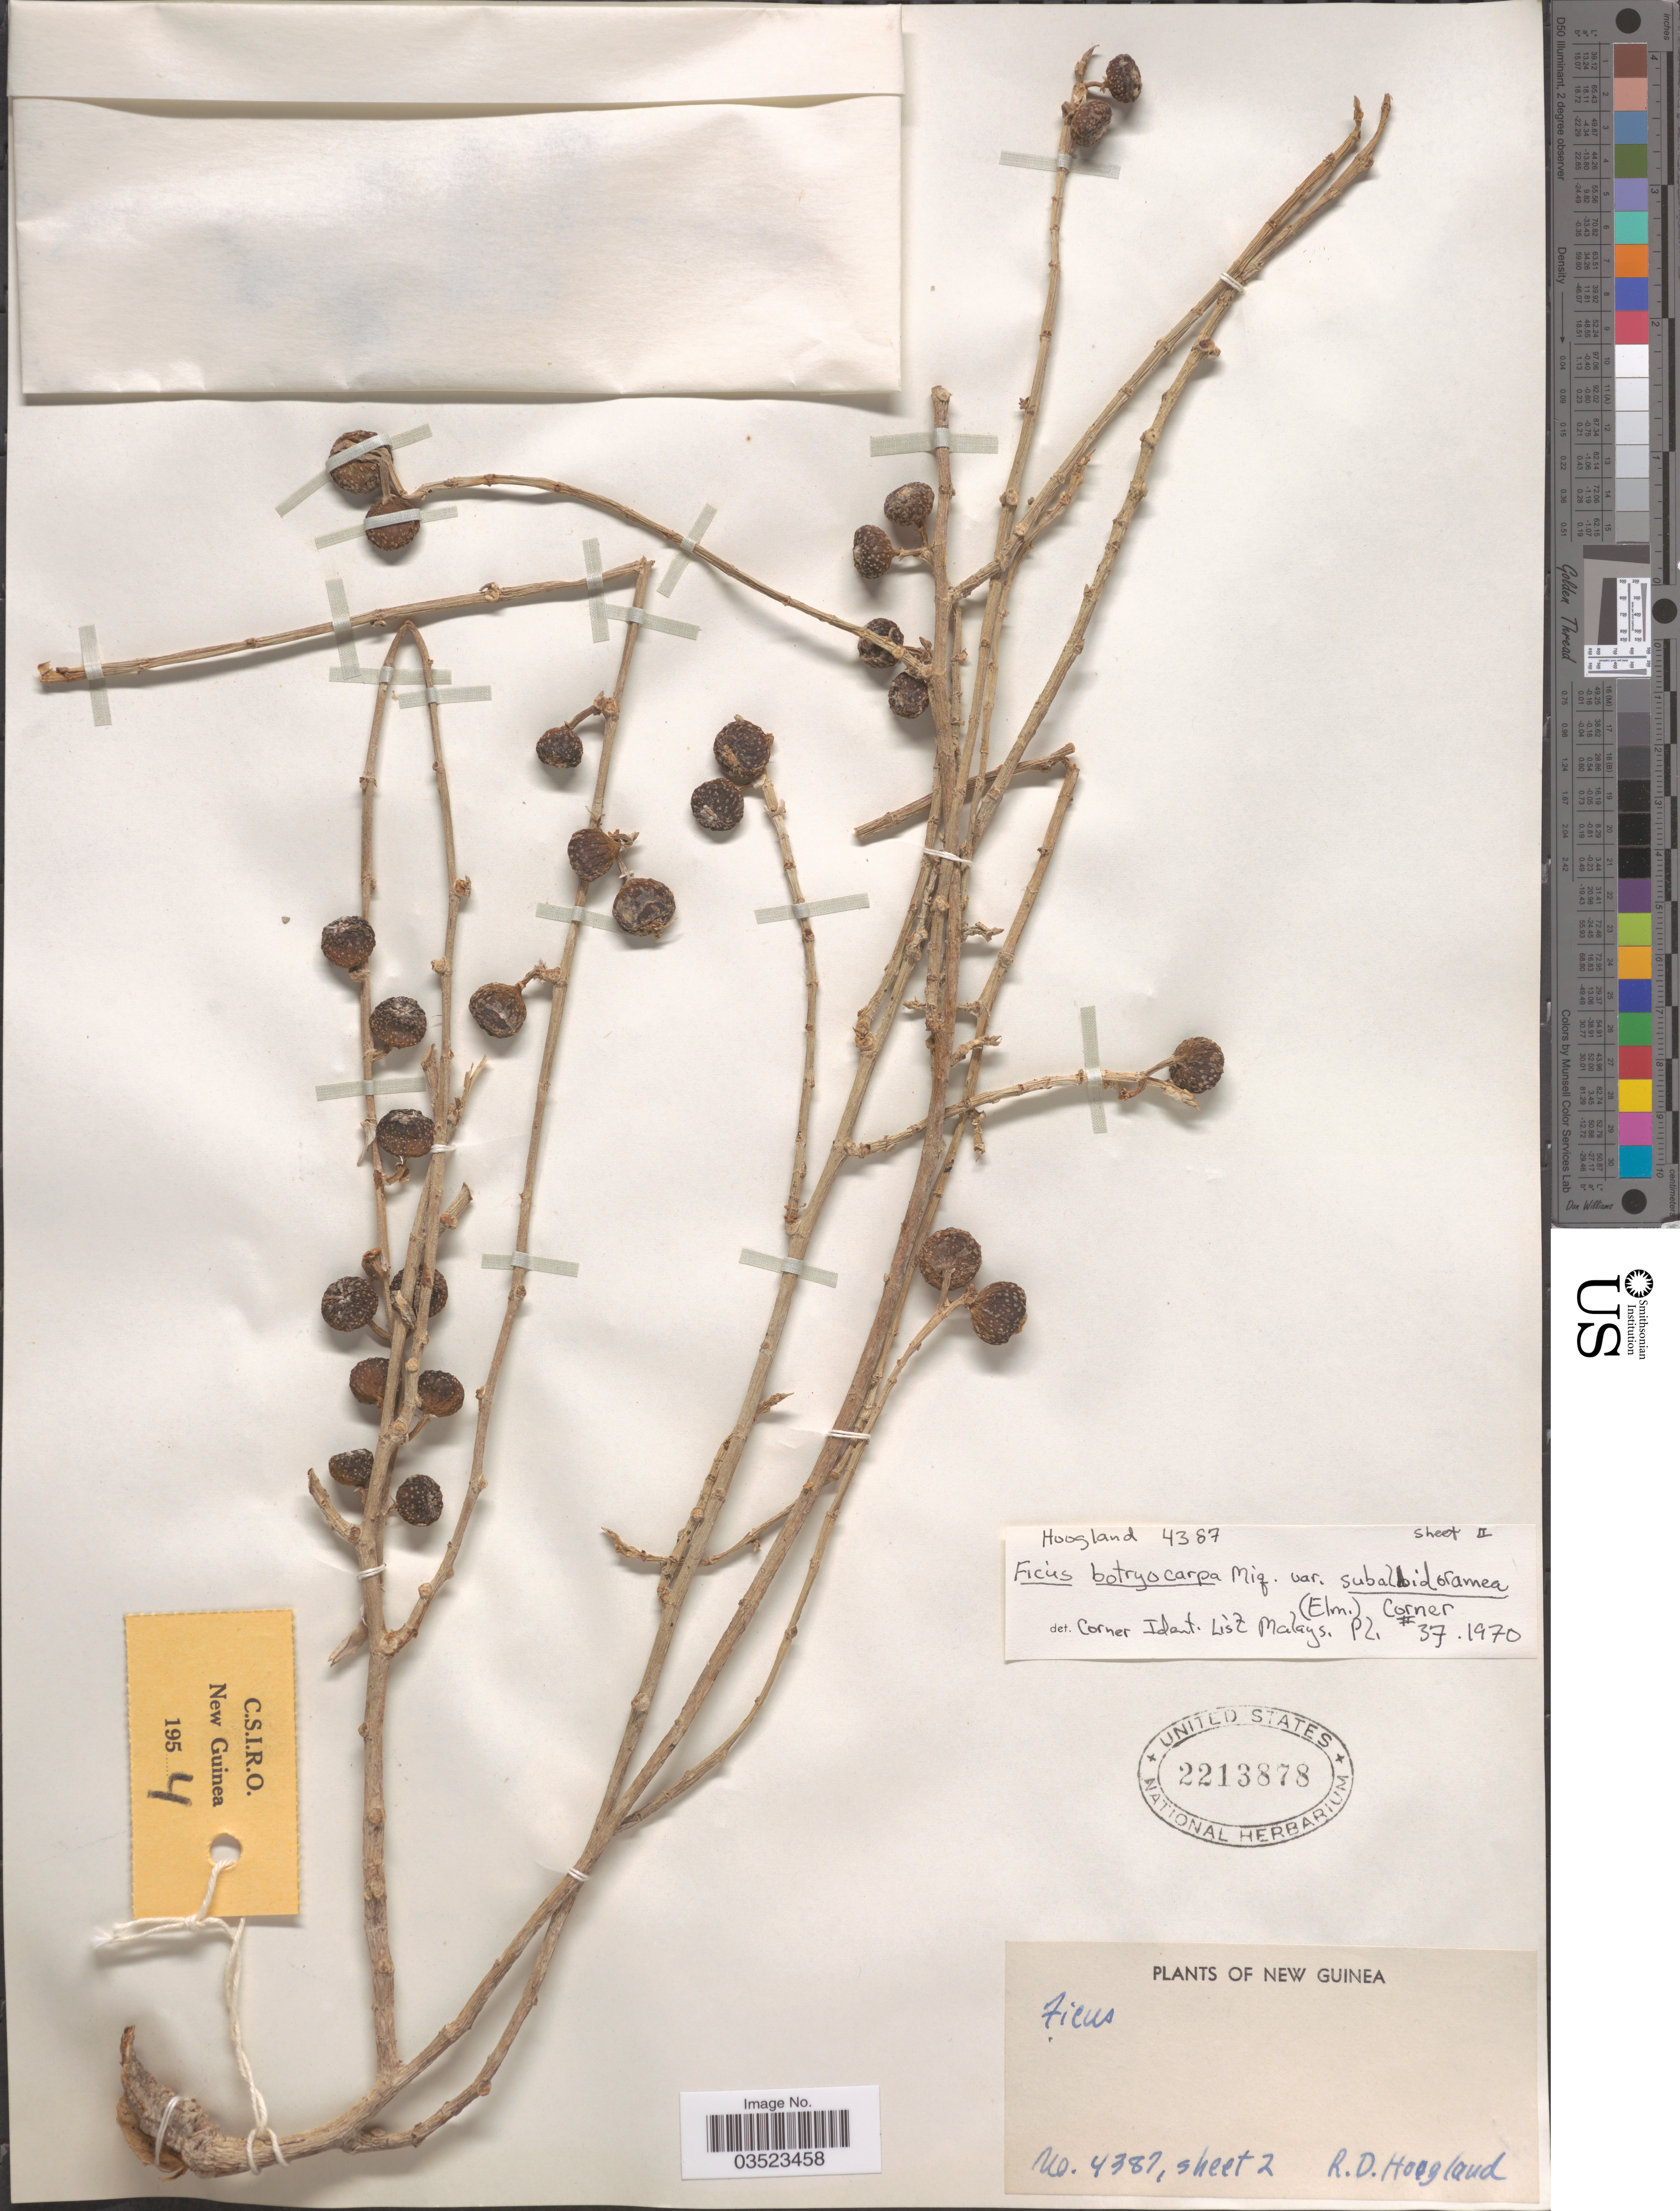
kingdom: Plantae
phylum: Tracheophyta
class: Magnoliopsida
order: Rosales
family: Moraceae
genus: Ficus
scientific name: Ficus botryocarpa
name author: Miq.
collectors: R. D. Hoogland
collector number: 4387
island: New Guinea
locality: New Guinea.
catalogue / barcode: US 2213878